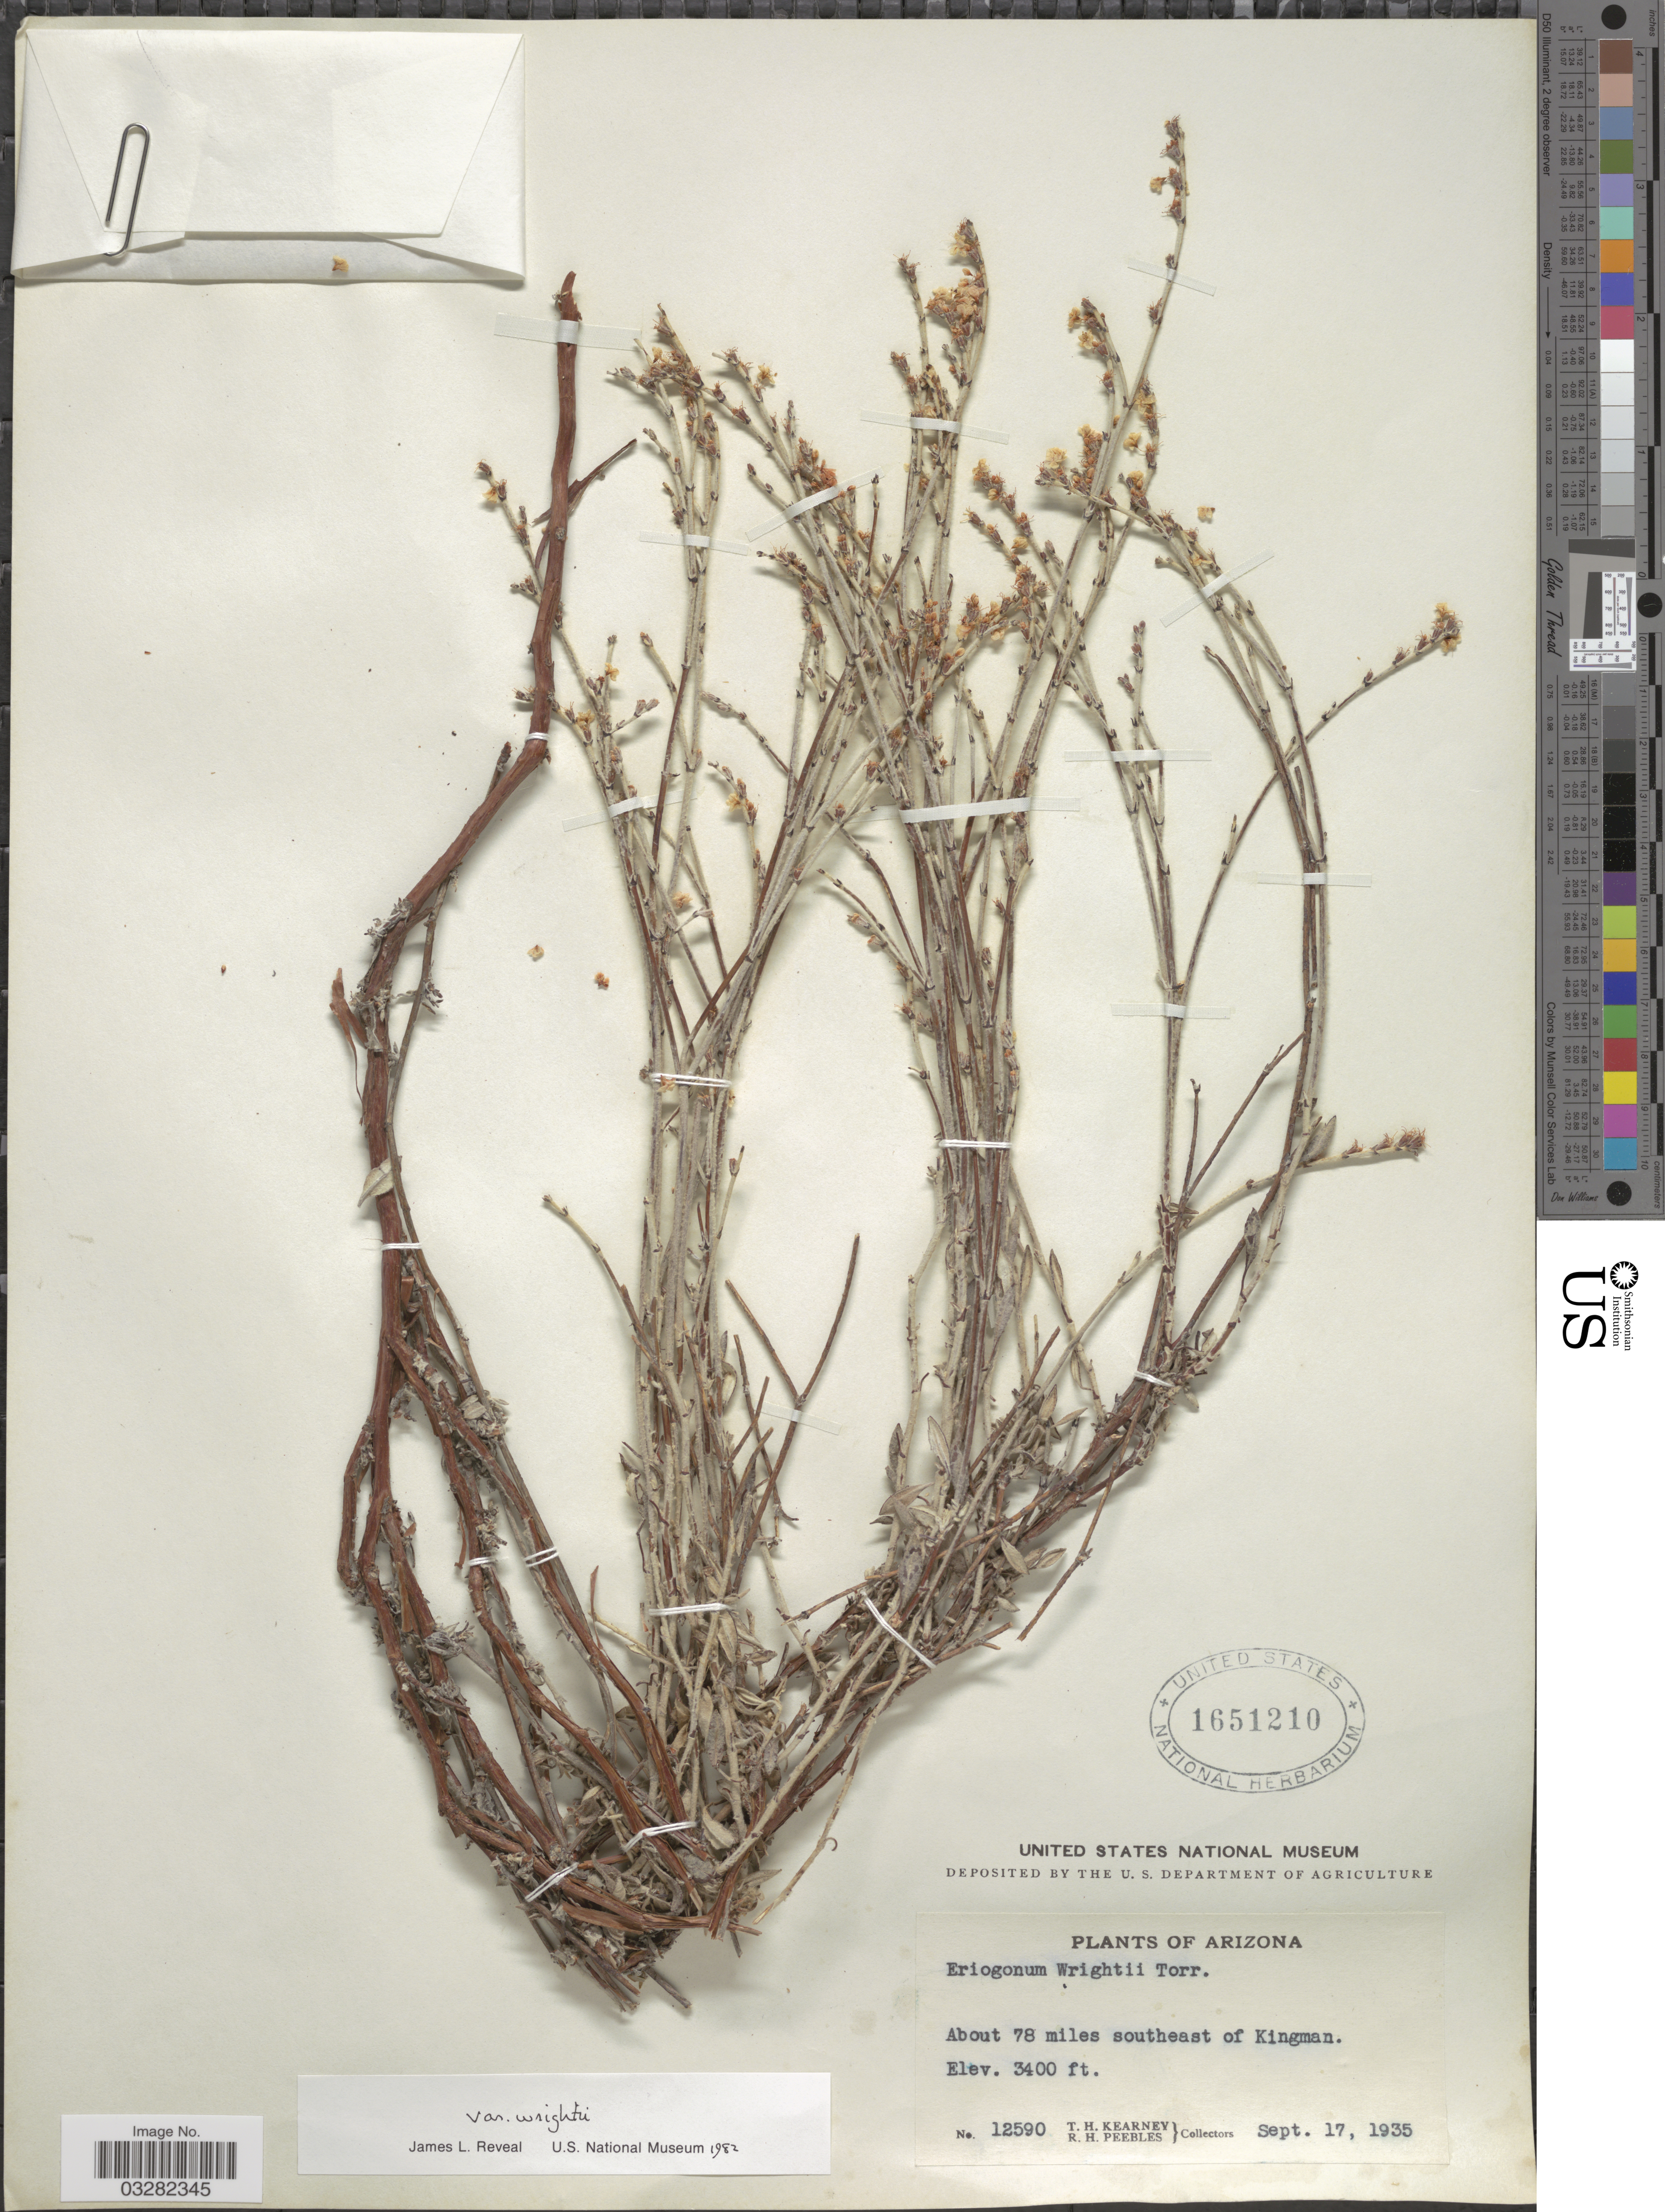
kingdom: Plantae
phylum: Tracheophyta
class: Magnoliopsida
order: Caryophyllales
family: Polygonaceae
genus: Eriogonum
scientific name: Eriogonum wrightii var. wrightii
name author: Torr. ex Benth.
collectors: T. H. Kearney & R. H. Peebles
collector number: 12590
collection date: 1935-09-17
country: United States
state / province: Arizona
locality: About 78 miles southeast of Kingman.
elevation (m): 1036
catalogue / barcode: US 1651210